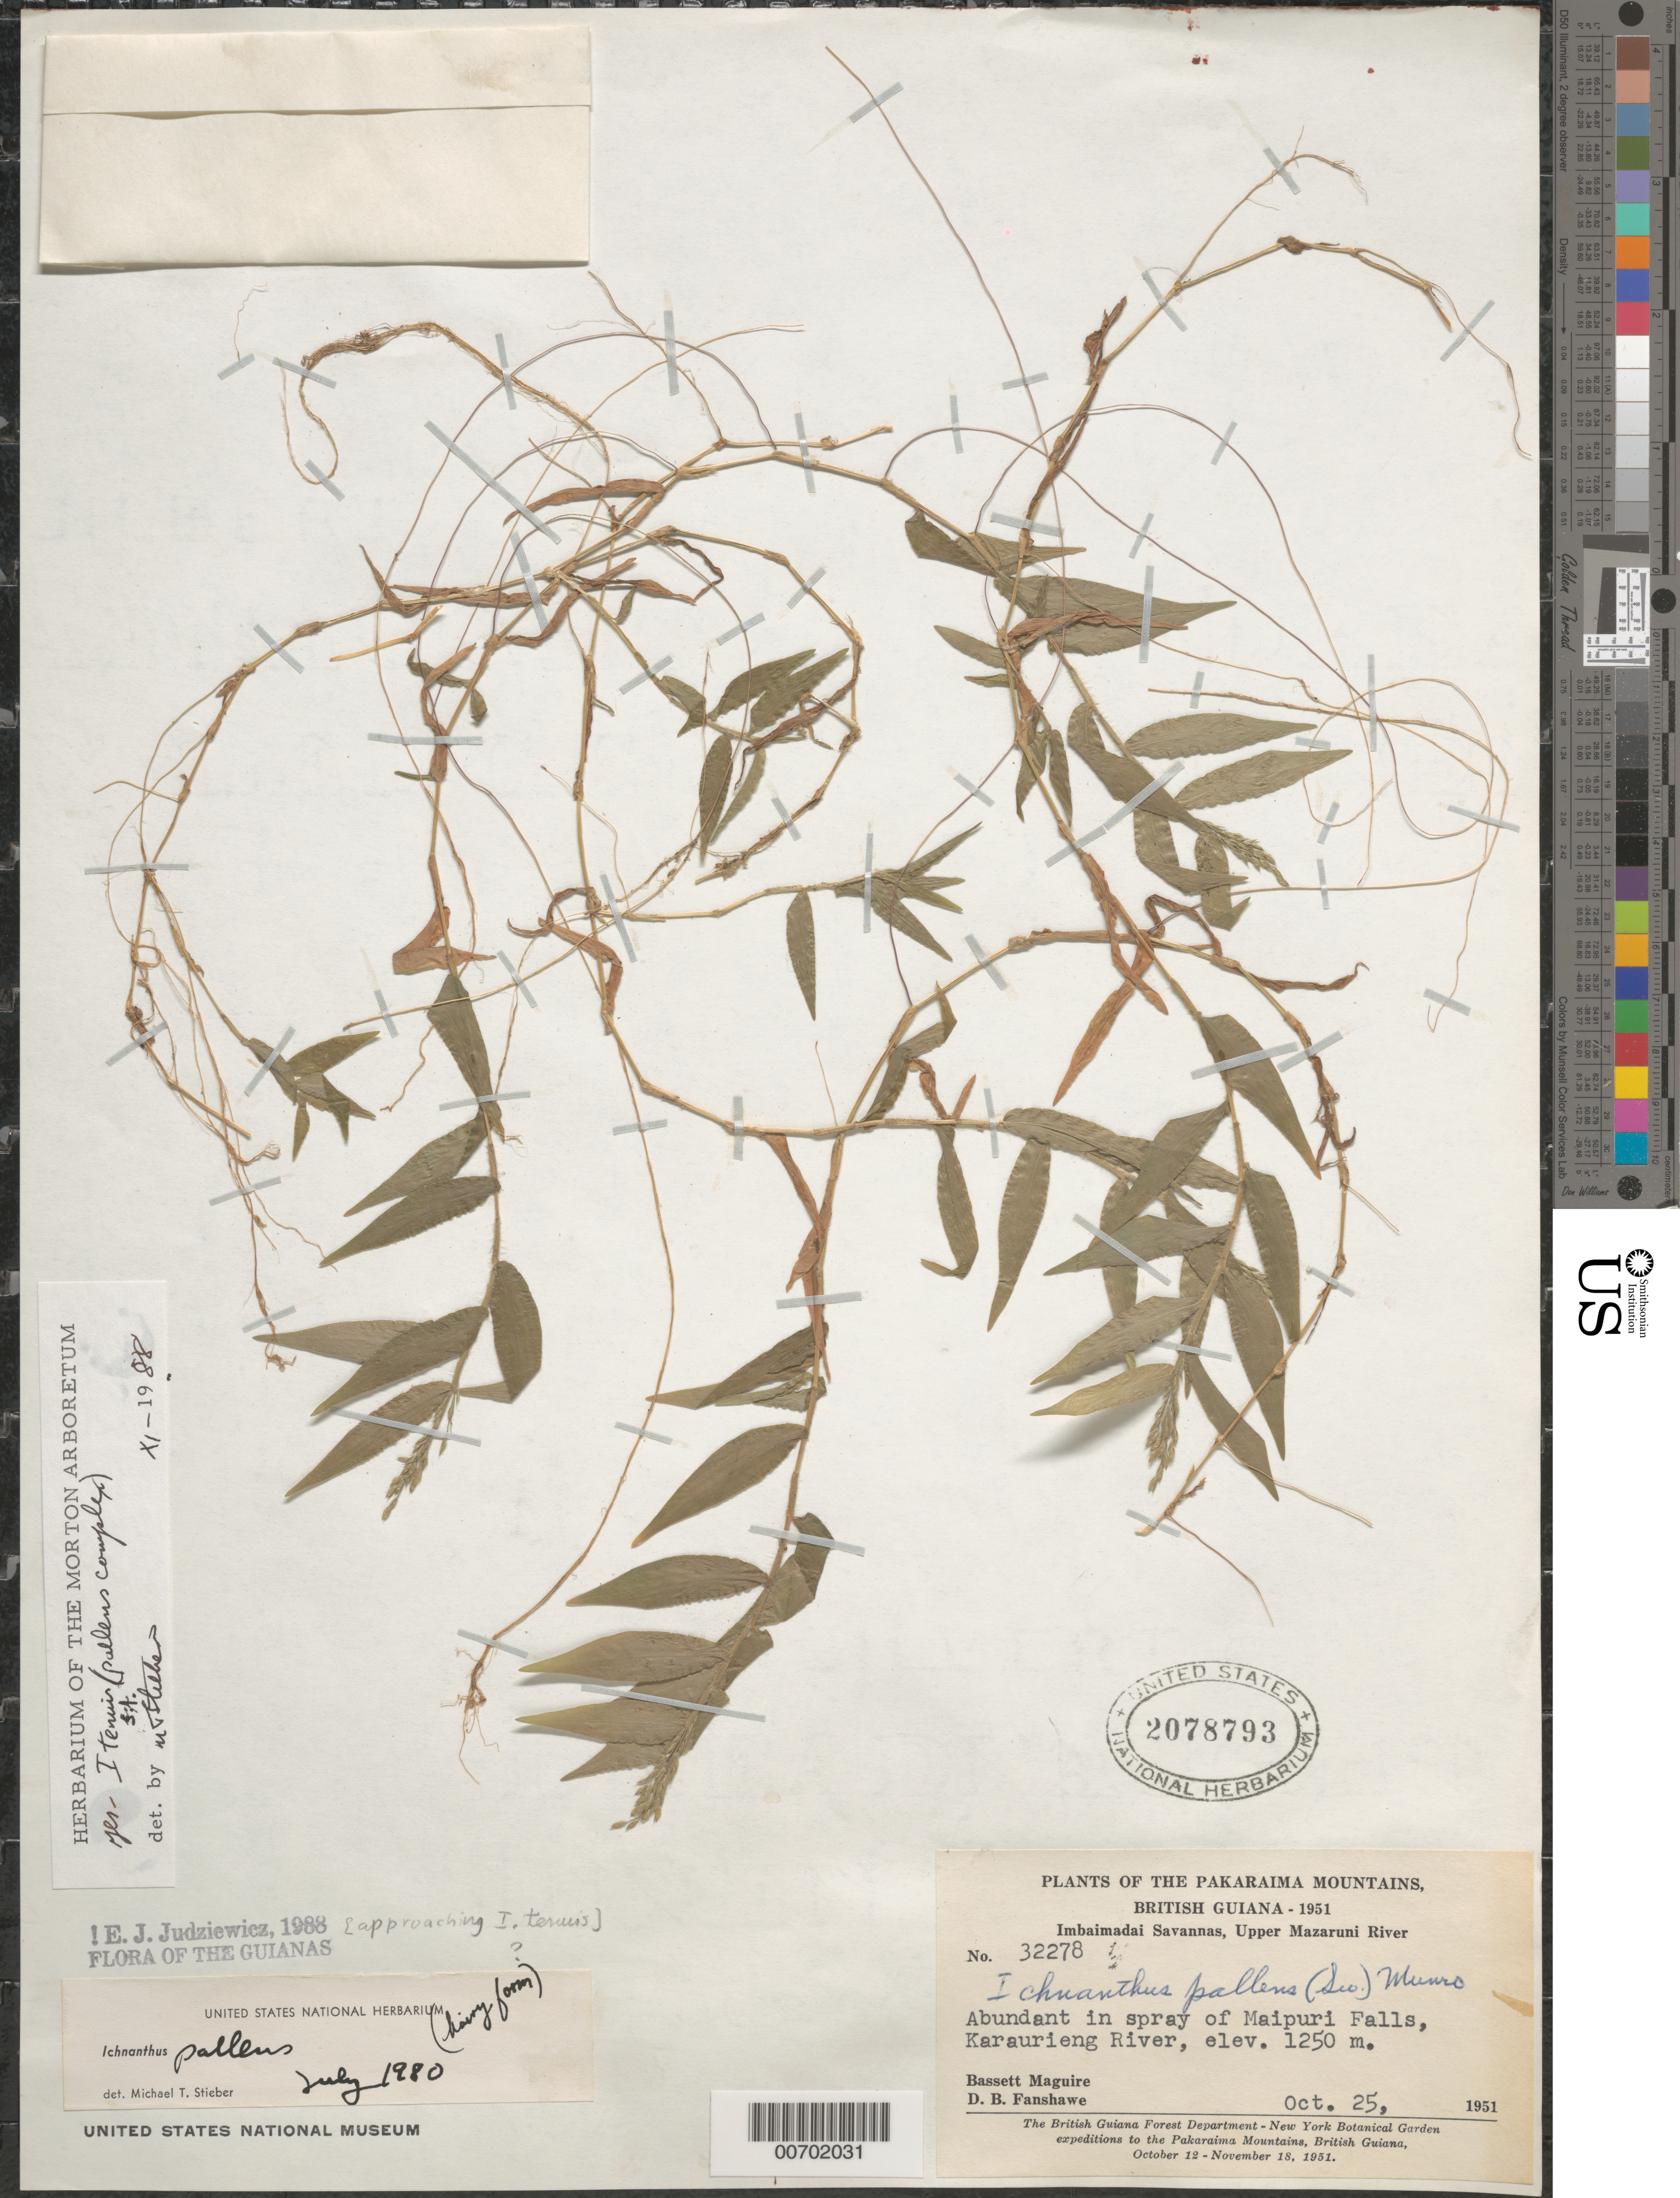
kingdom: Plantae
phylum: Tracheophyta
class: Liliopsida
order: Poales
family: Poaceae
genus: Ichnanthus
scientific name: Ichnanthus tenuis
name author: (J. Presl) Hitchc. & Chase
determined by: Stieber, M. T.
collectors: B. Maguire & D. B. Fanshawe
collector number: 32278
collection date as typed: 25-Oct-51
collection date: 1951-10-25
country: Guyana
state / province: Cuyuni-Mazaruni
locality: Maipuri Falls, Karaurieng River, Imbaimadai savannas, upper Mazaruni River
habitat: In spray of falls, under shelling rock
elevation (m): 1250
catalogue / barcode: US 2078793